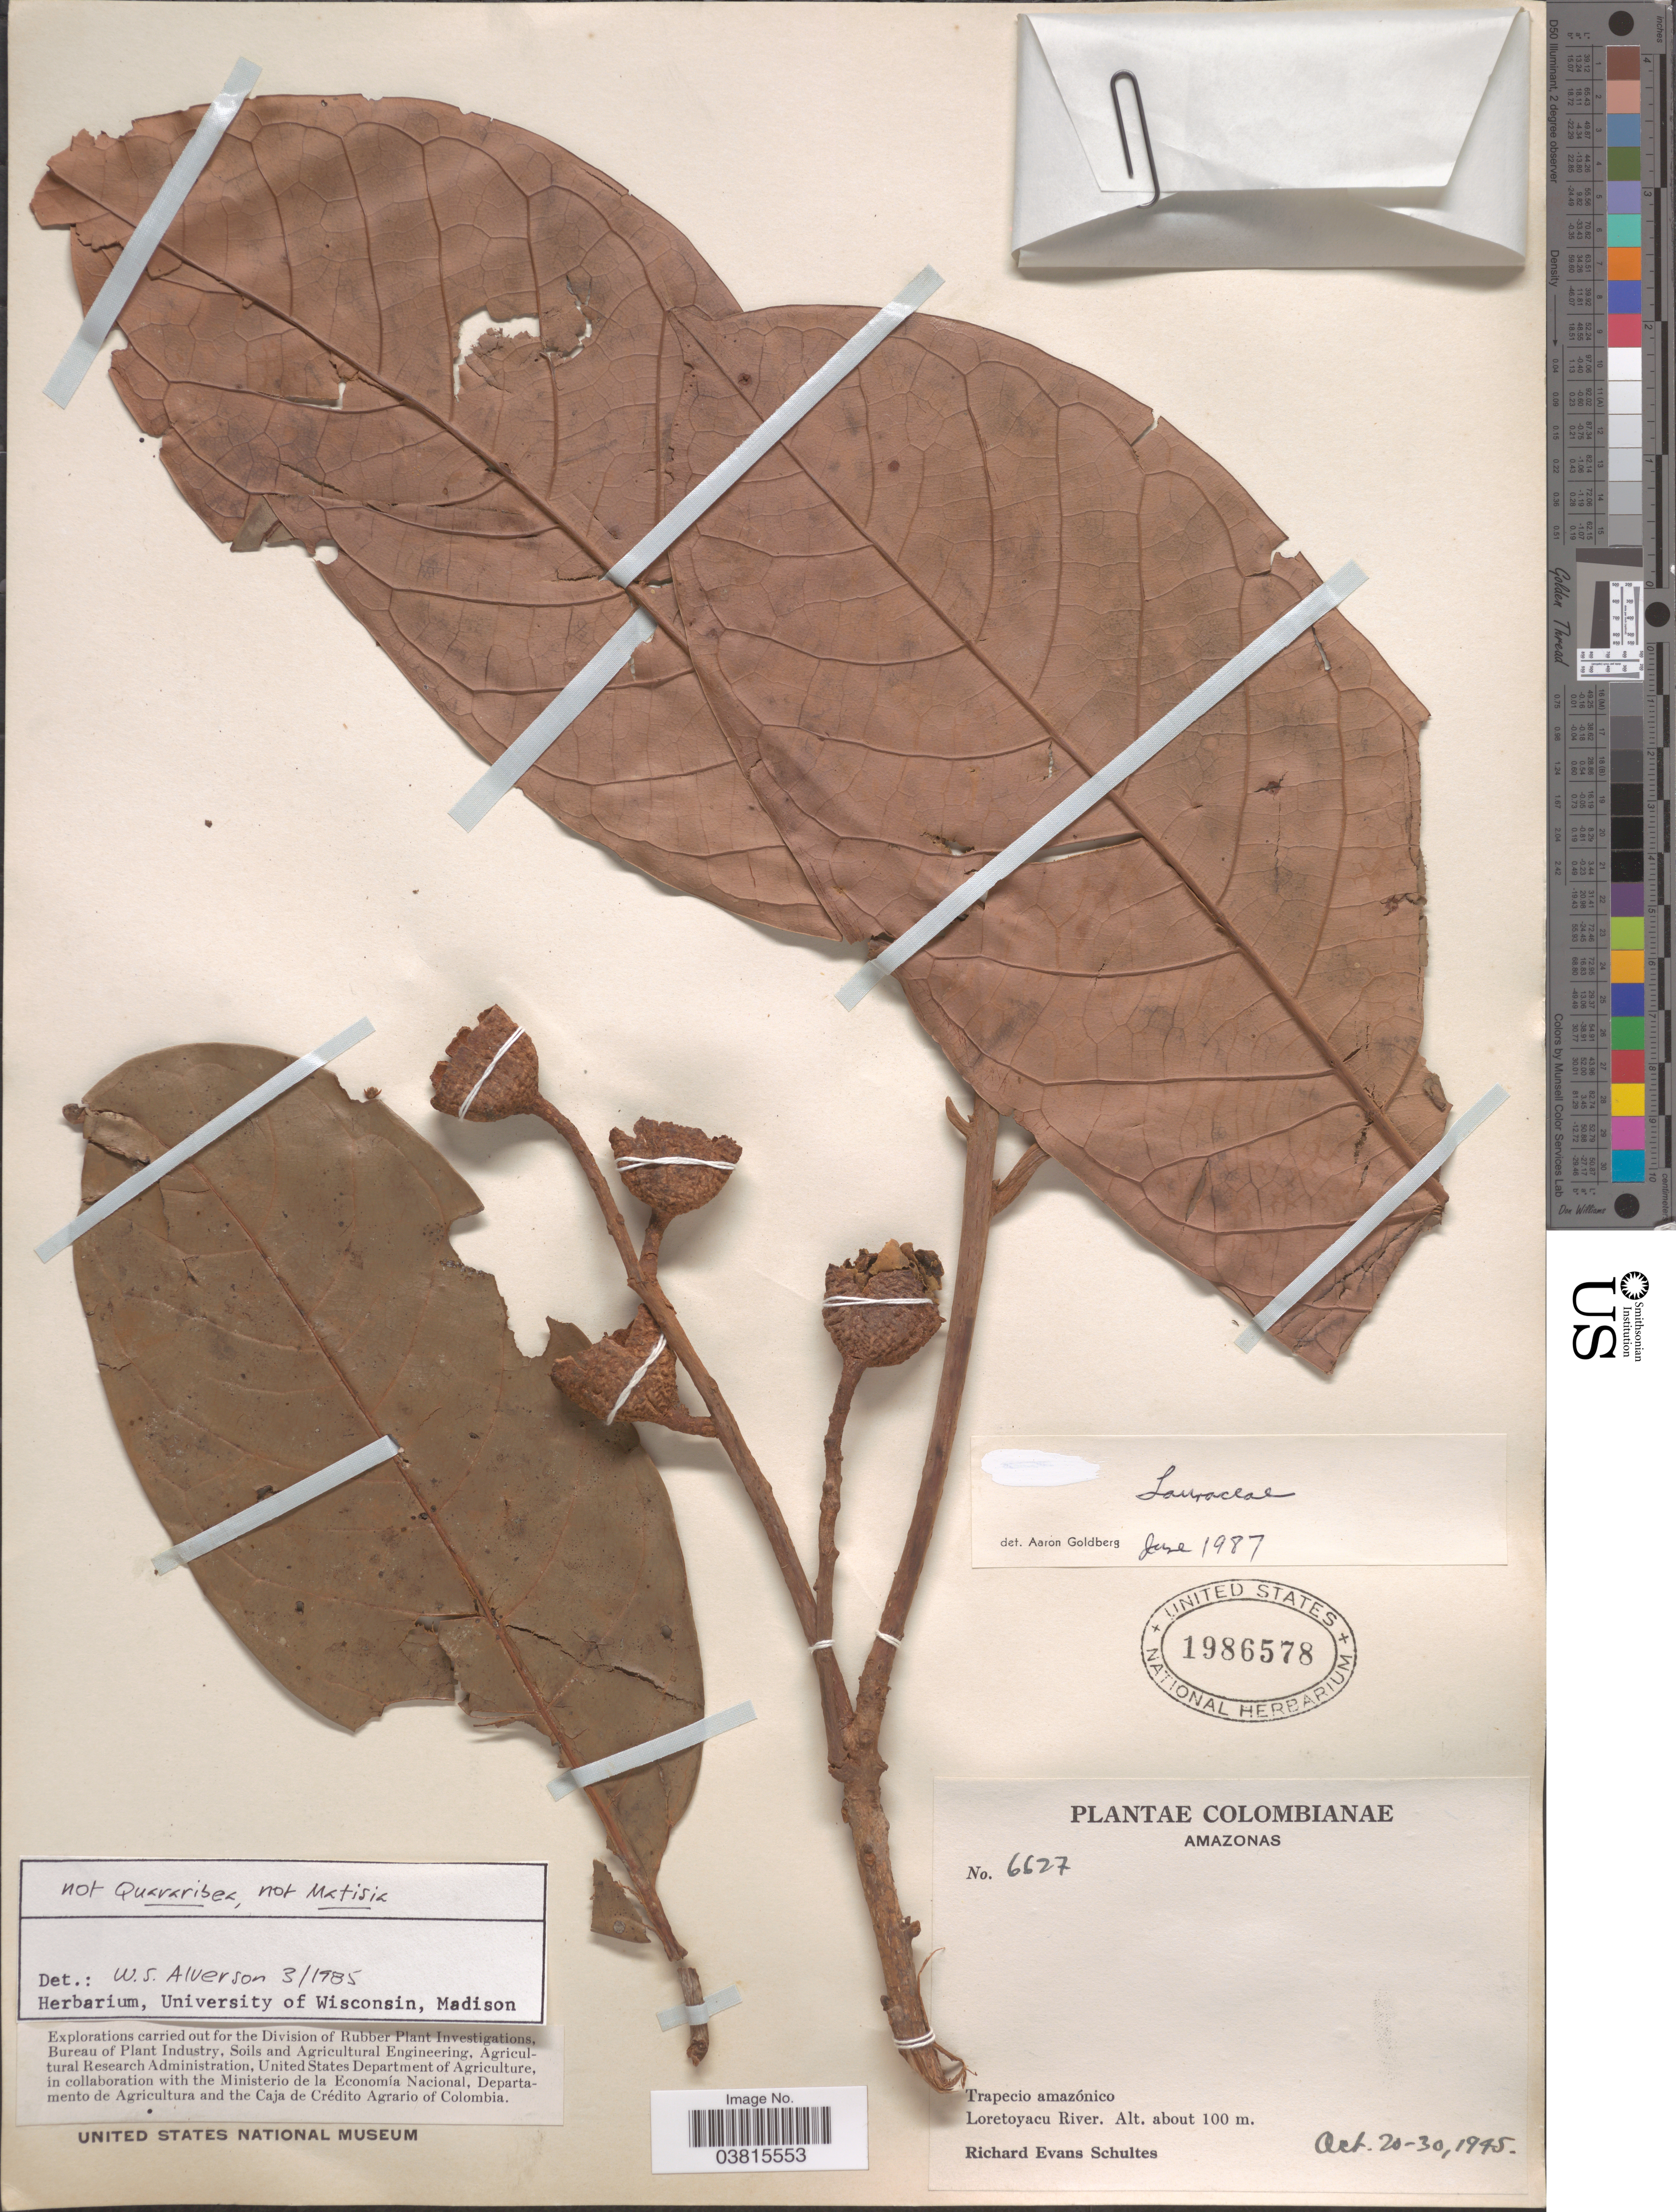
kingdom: Plantae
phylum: Tracheophyta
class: Magnoliopsida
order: Laurales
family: Lauraceae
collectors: R. E. Schultes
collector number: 6627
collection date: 1945-10-20/1945-10-30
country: Colombia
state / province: Amazônas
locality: Trapecio amazónico. Loretoyacu River.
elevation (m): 100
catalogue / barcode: US 1986578